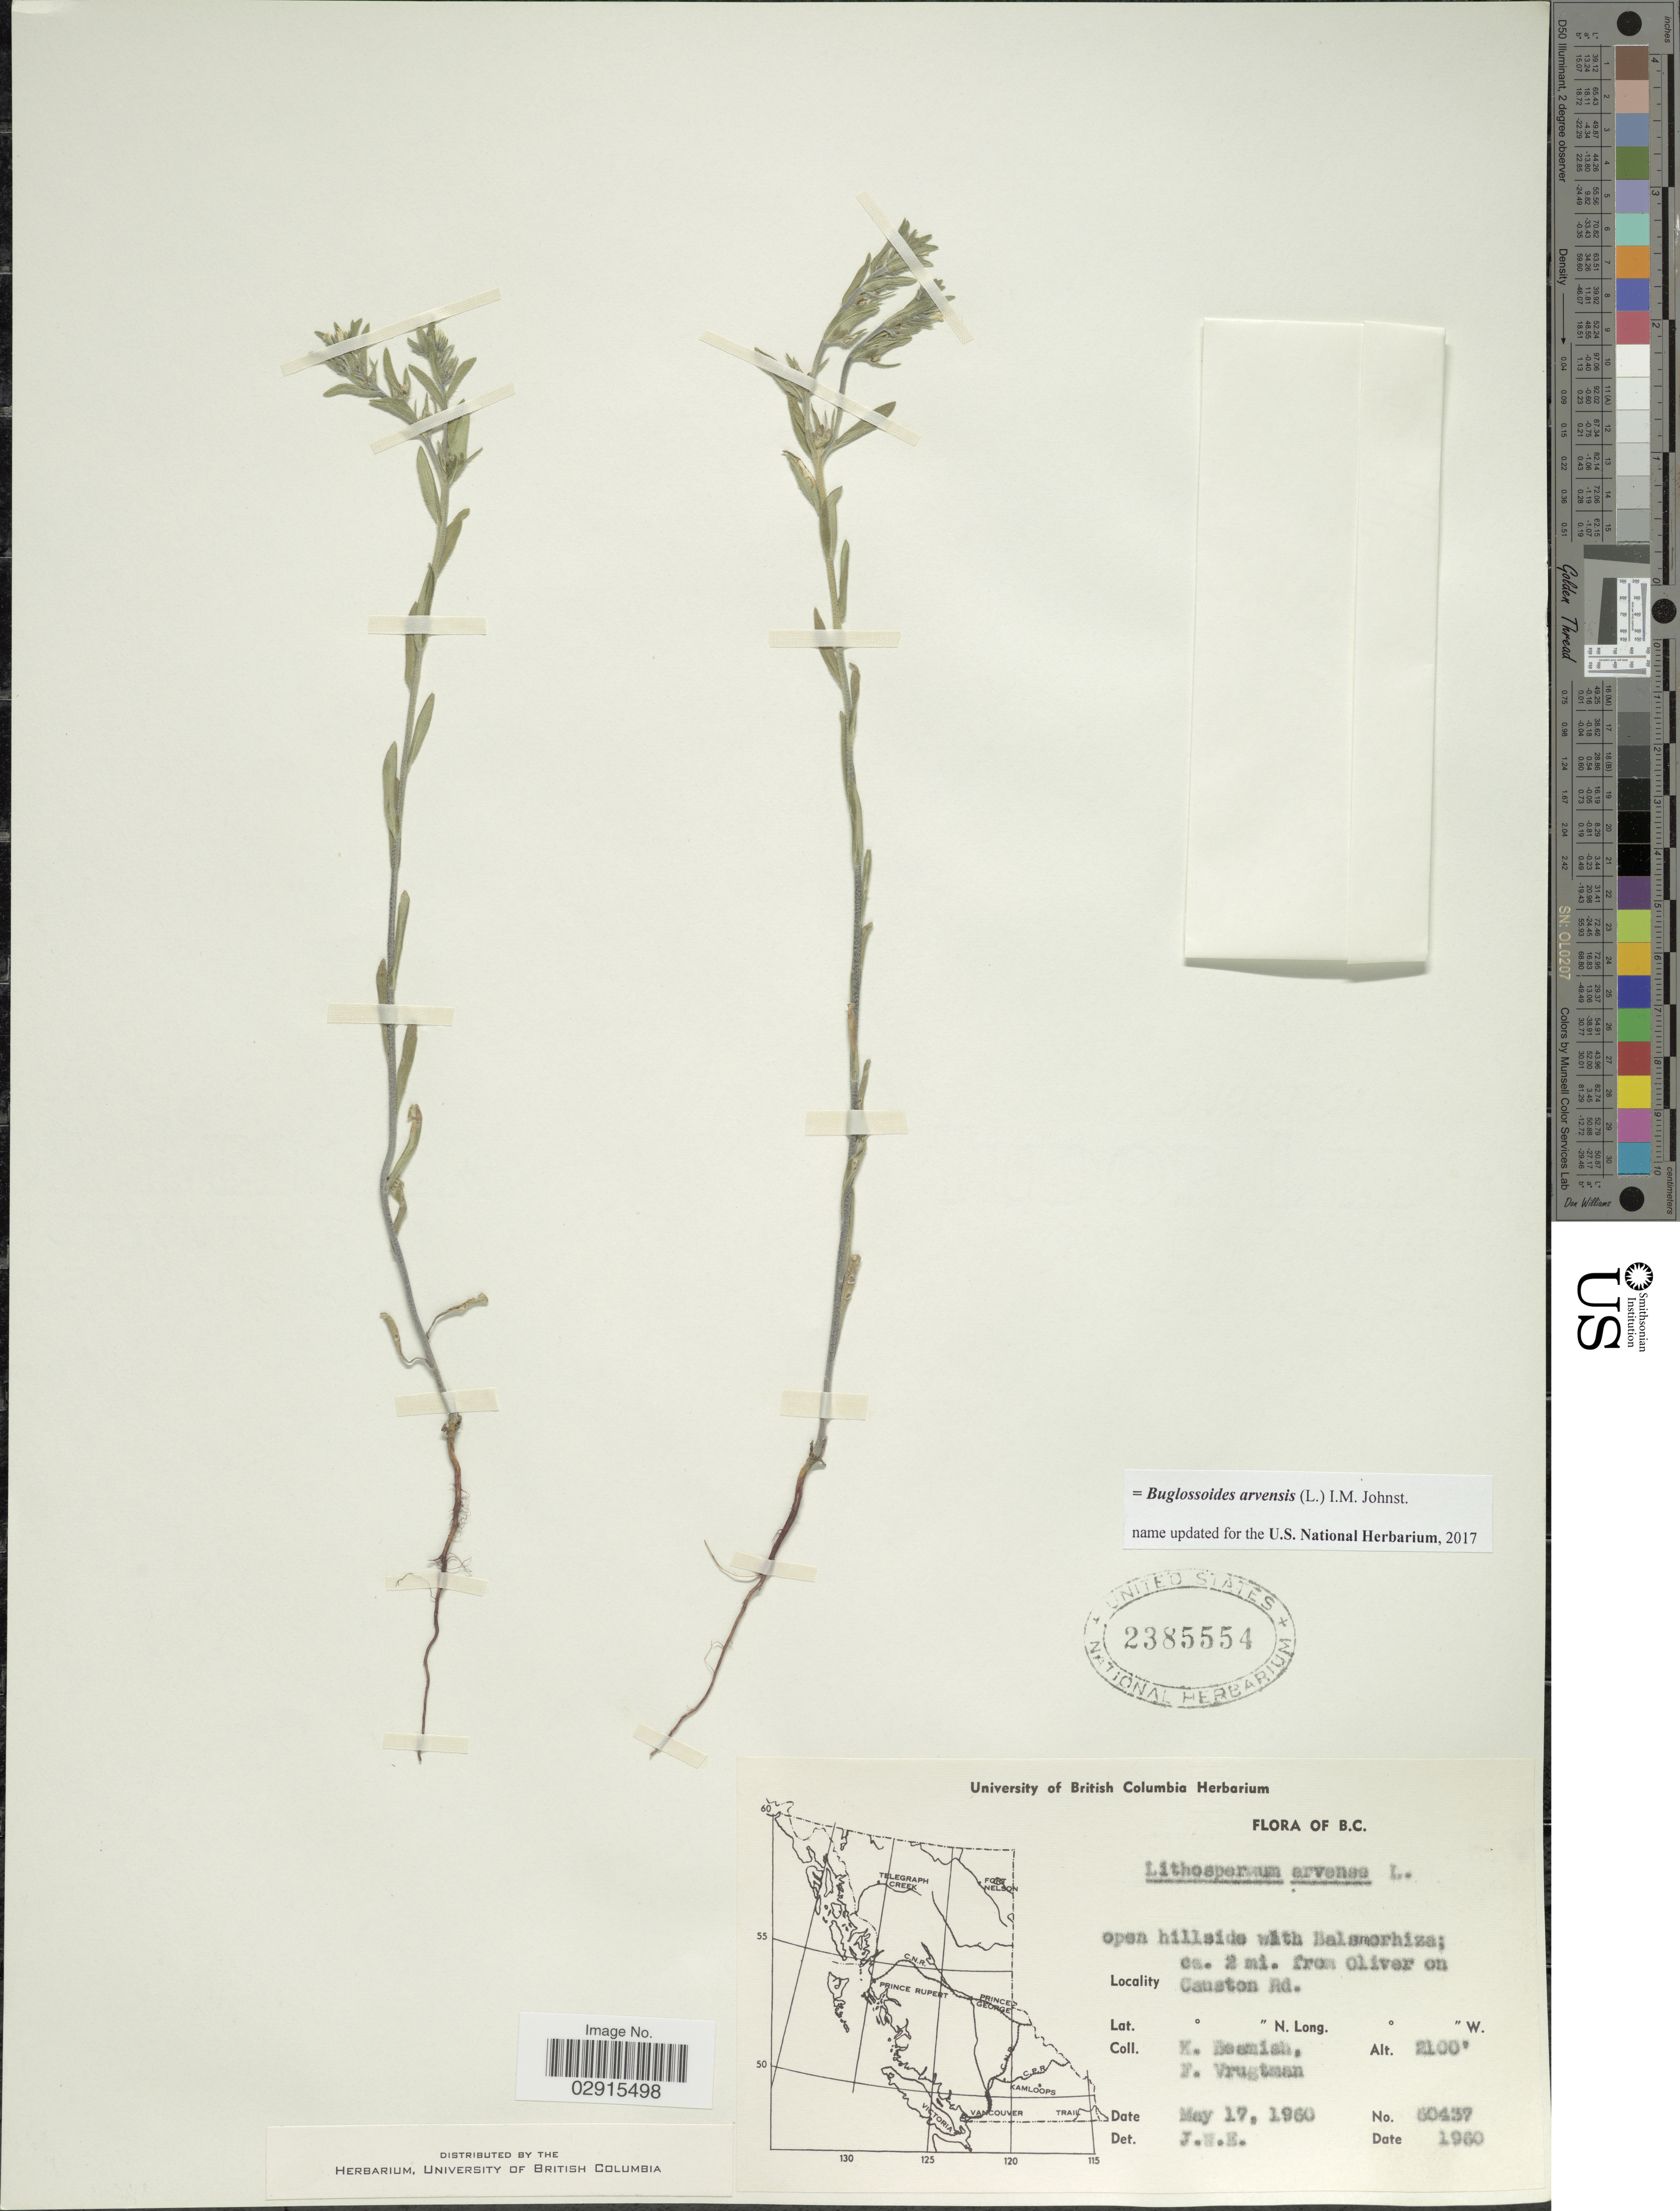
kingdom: Plantae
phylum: Tracheophyta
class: Magnoliopsida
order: Boraginales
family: Boraginaceae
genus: Buglossoides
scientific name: Buglossoides arvensis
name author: (L.) I.M. Johnst.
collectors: K. Beamish & F. Vrugtman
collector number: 60437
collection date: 1960-05-17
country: Canada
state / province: British Columbia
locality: Ca. 2 mi. from Oliver on Causton Rd.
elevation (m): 640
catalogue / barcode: US 2385554